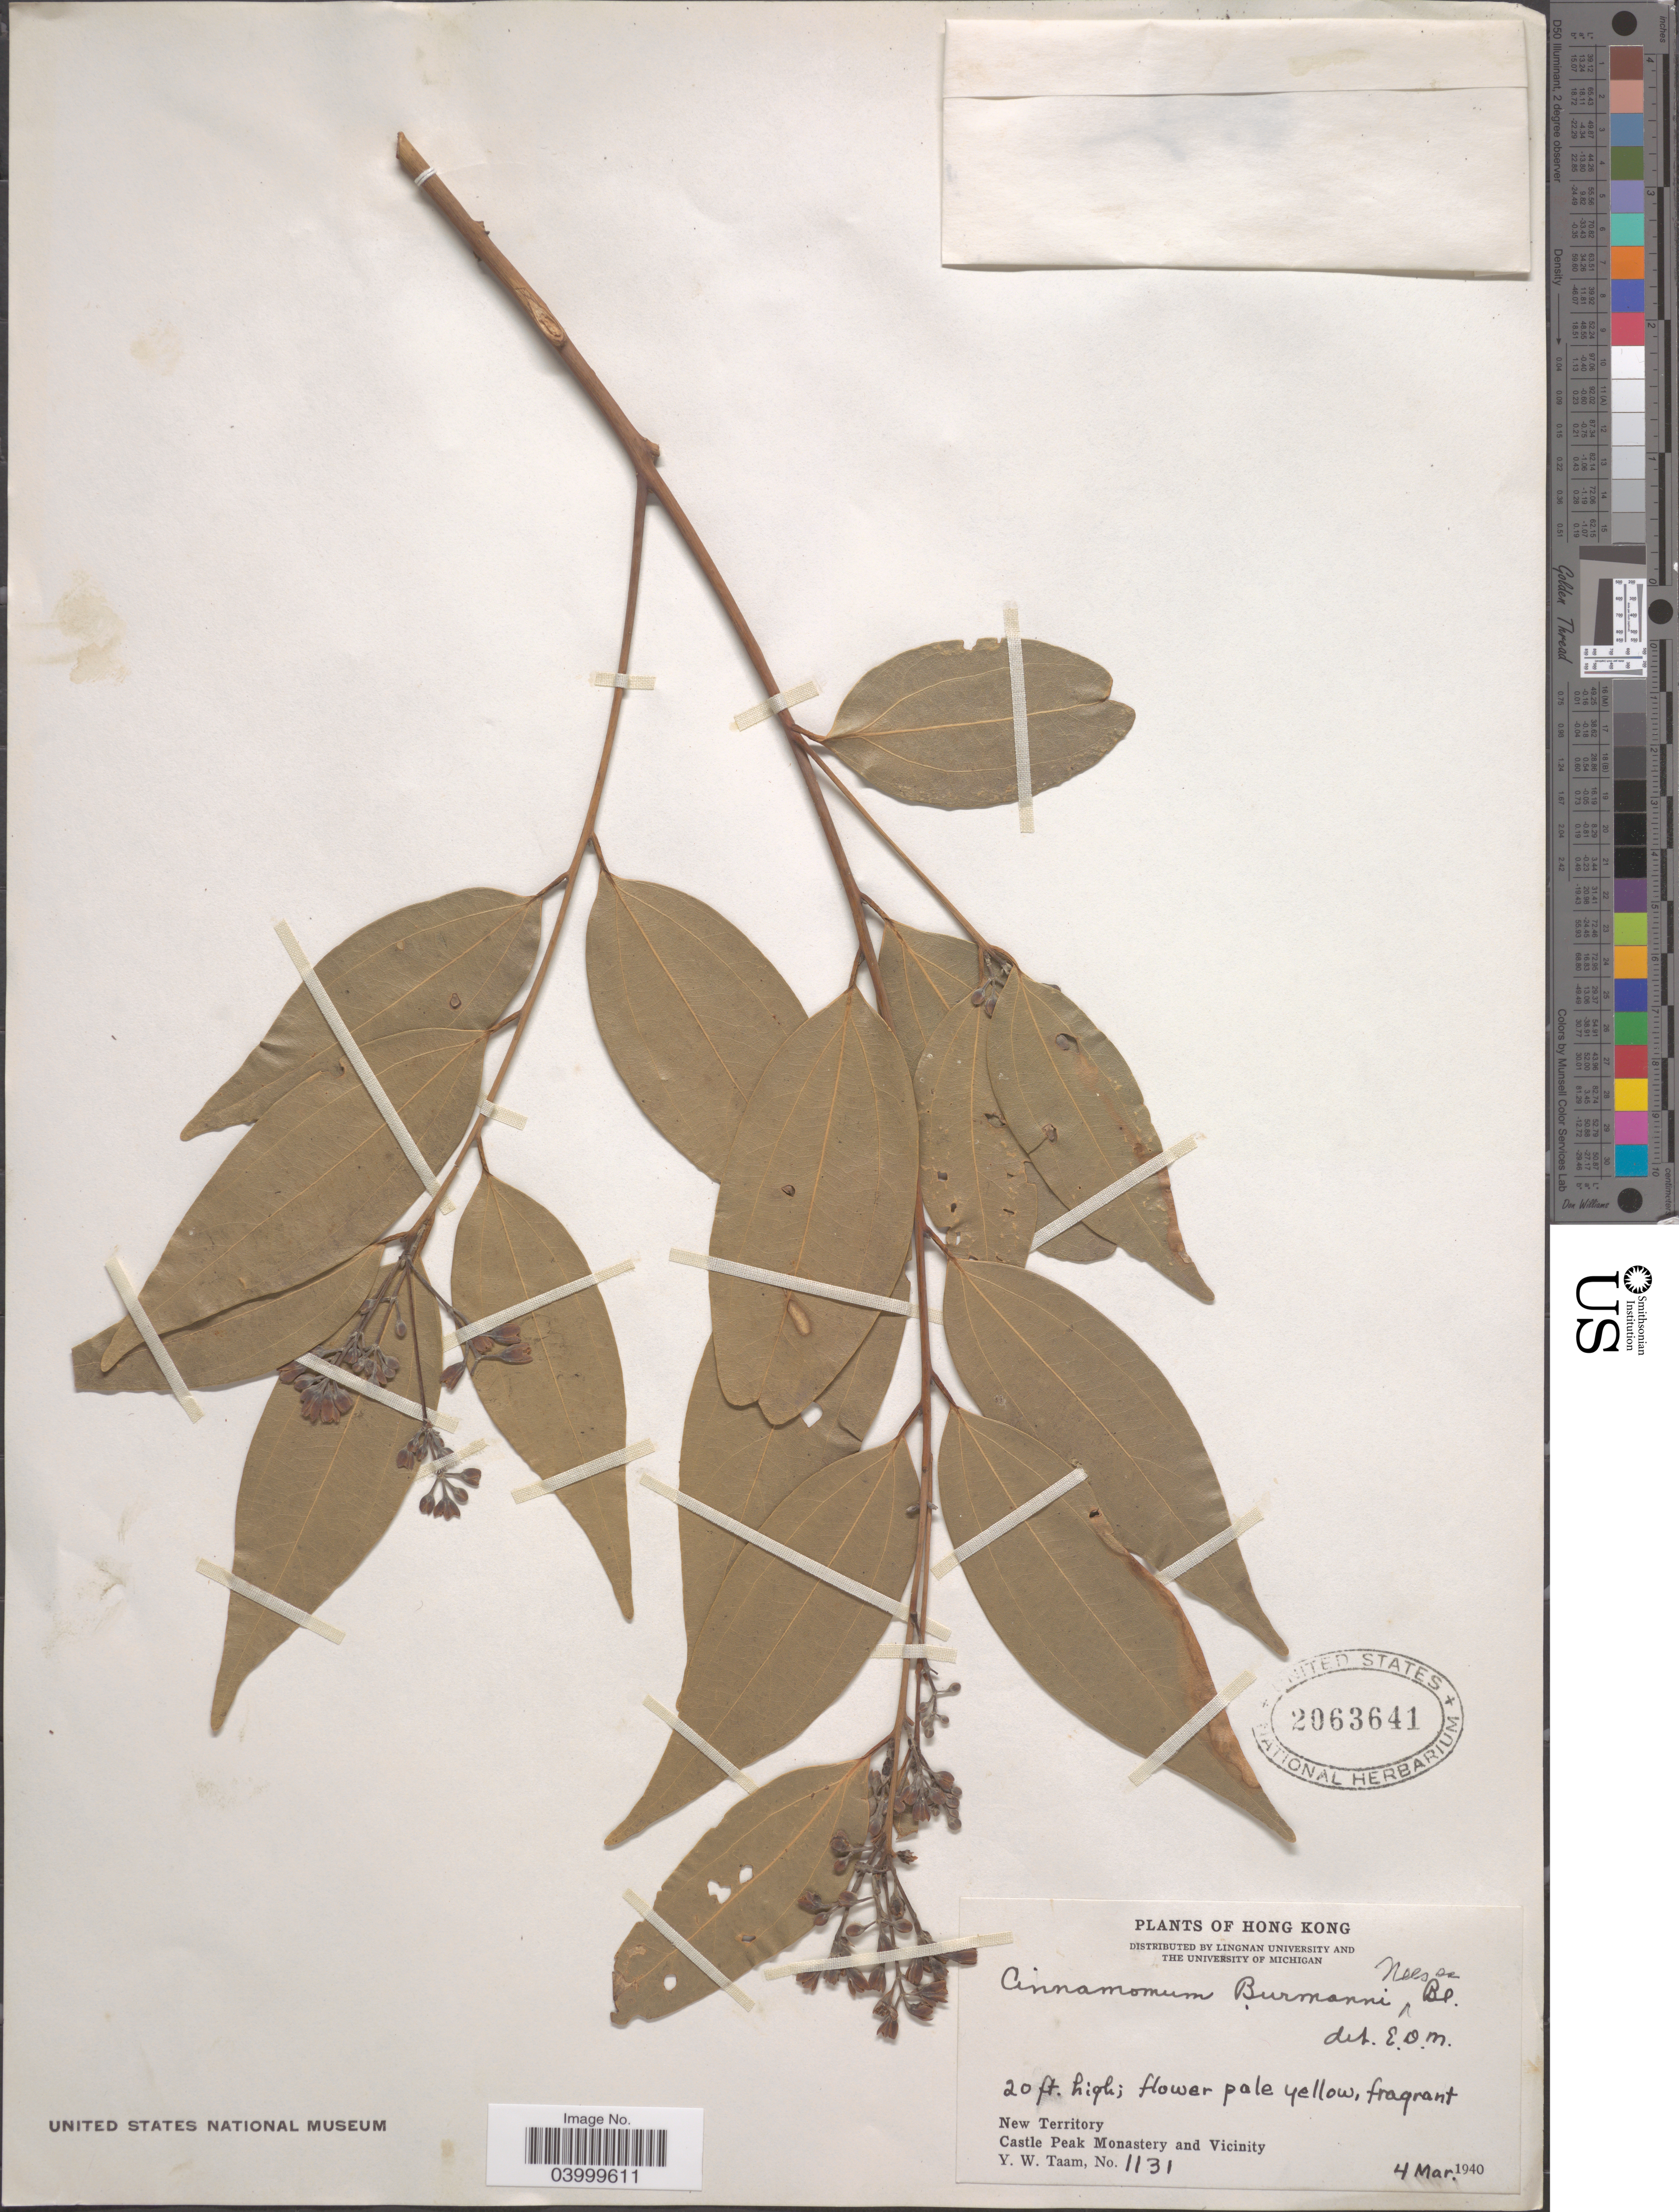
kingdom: Plantae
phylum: Tracheophyta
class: Magnoliopsida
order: Laurales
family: Lauraceae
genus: Cinnamomum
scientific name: Cinnamomum burmannii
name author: (Nees & T. Nees) Blume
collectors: Y. W. Taam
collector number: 1131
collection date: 1940-03-04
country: China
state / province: Hong Kong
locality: New Territory. Castle Peak Monastery and Vicinity.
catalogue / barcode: US 2063641